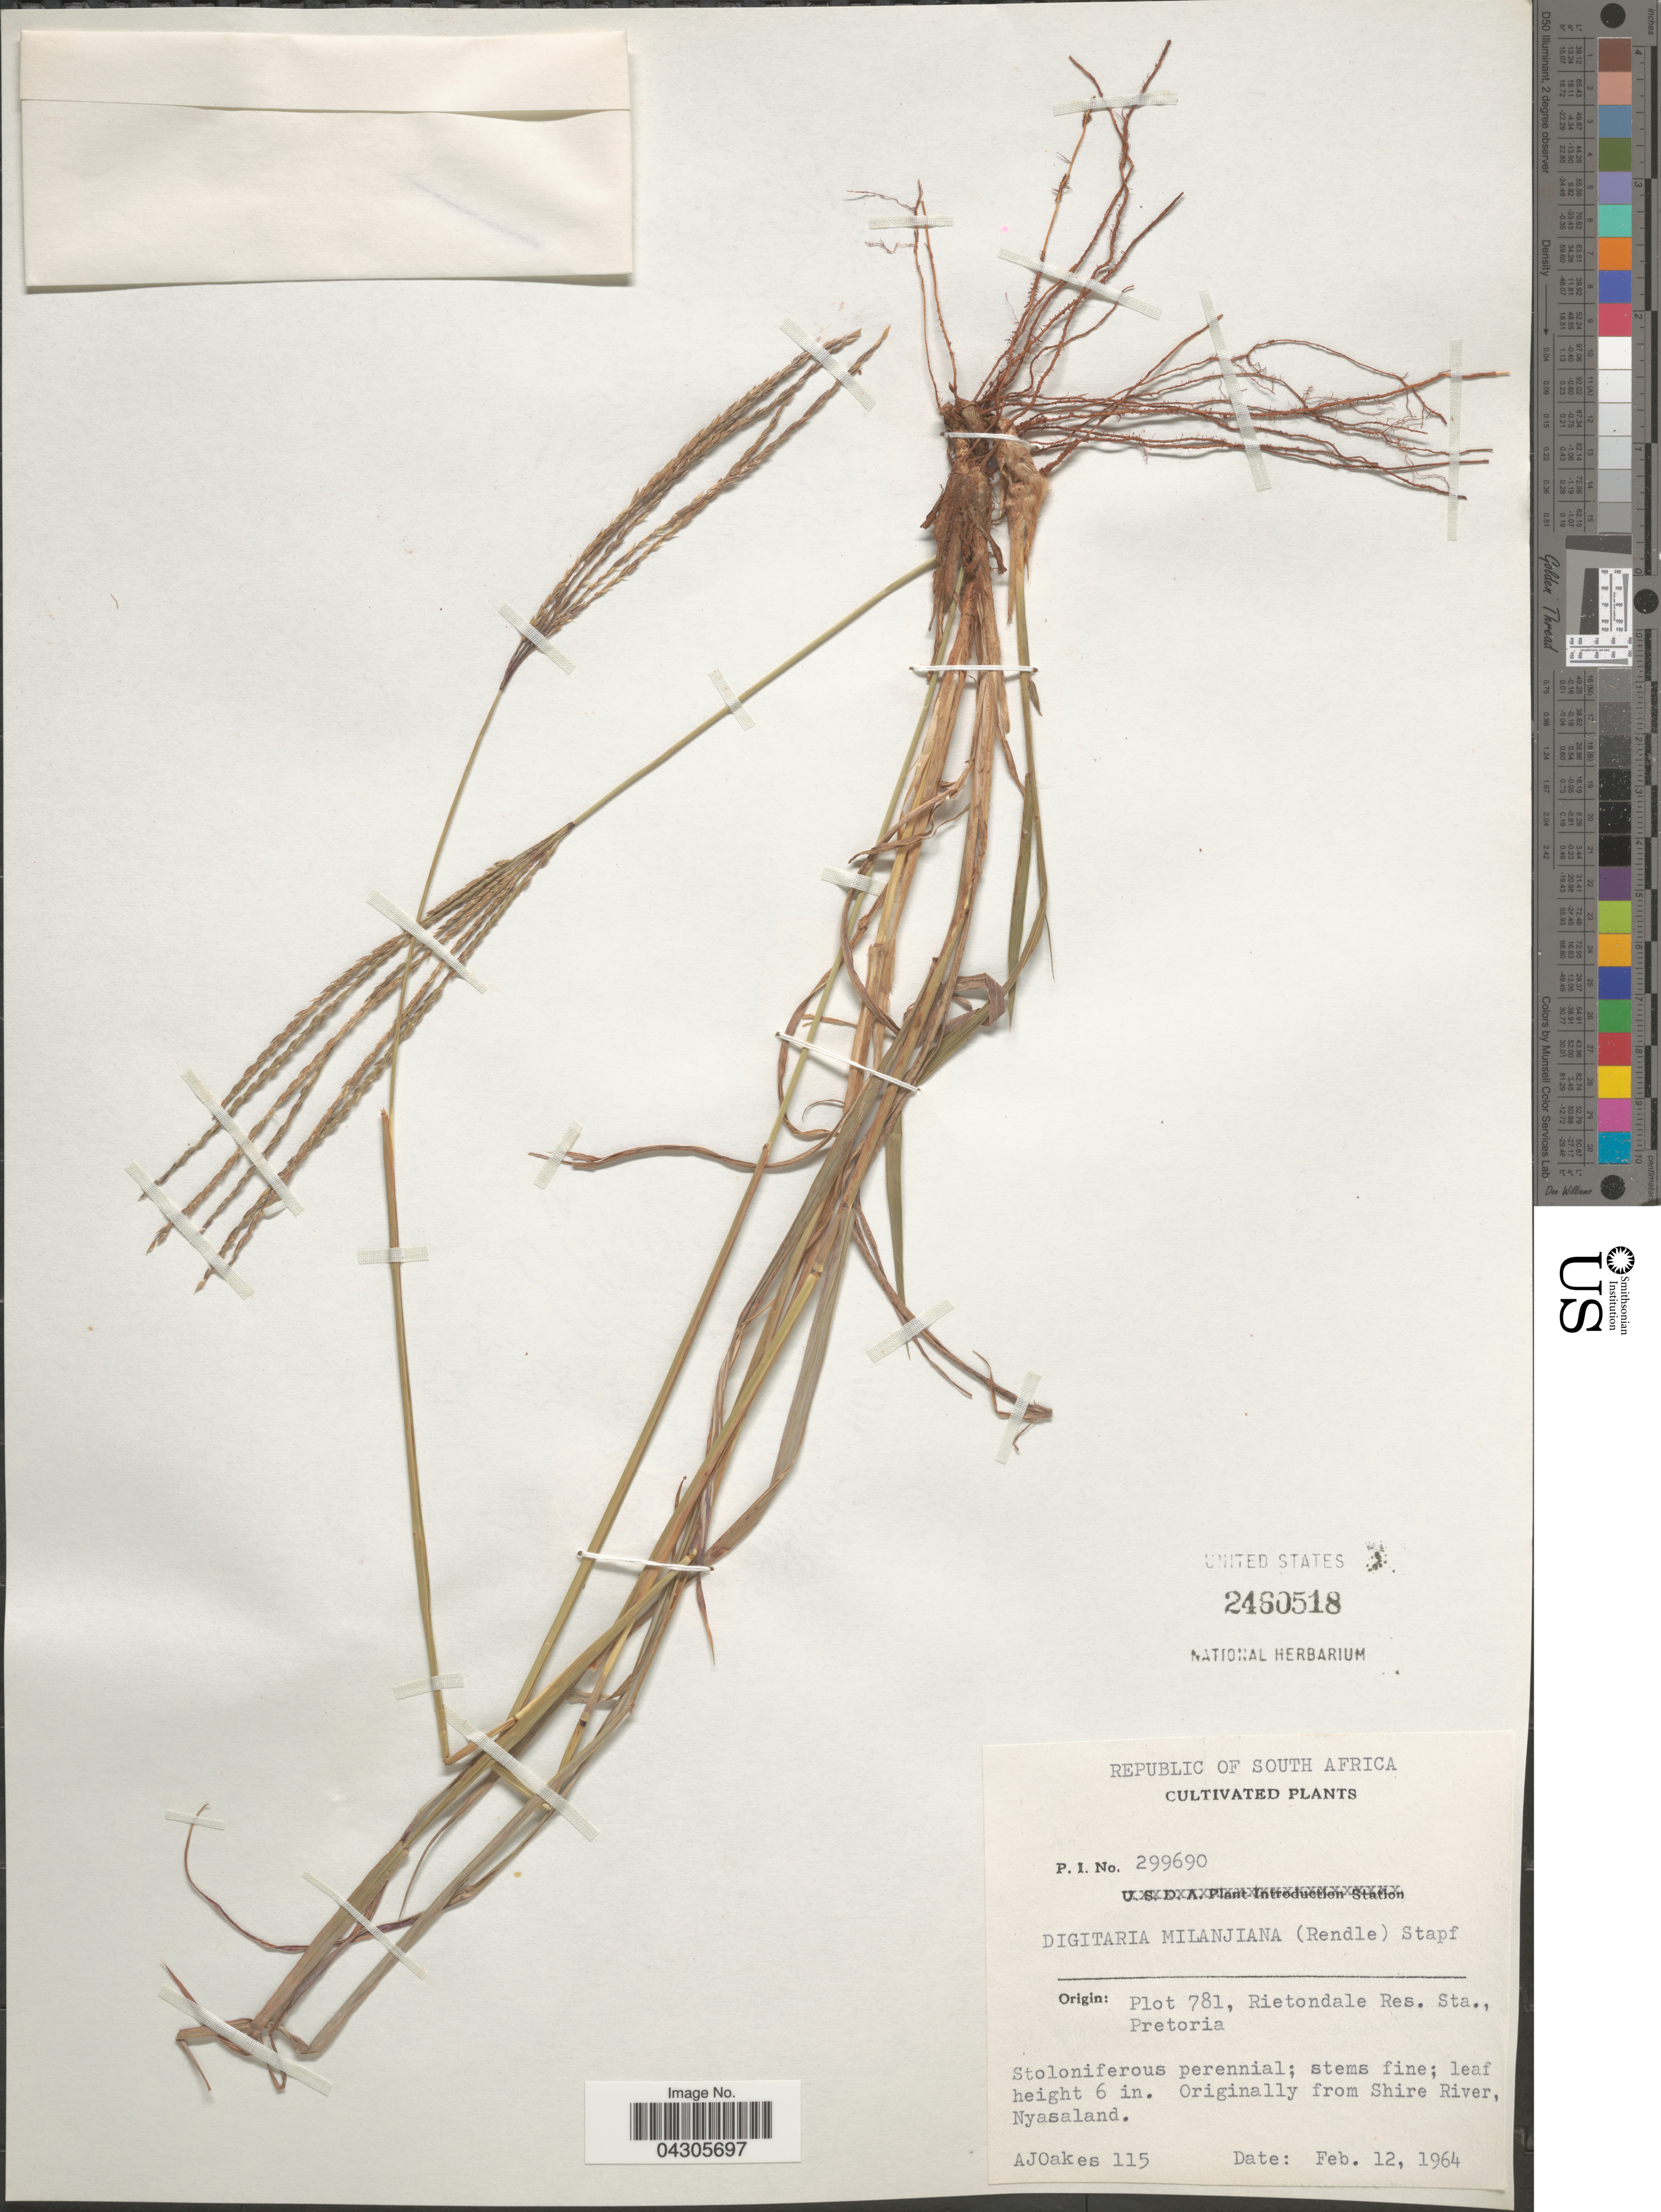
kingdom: Plantae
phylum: Tracheophyta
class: Liliopsida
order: Poales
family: Poaceae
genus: Digitaria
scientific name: Digitaria milanjiana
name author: (Rendle) Stapf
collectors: A. Oakes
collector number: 115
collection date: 1964-02-12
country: South Africa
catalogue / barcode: US 2460518